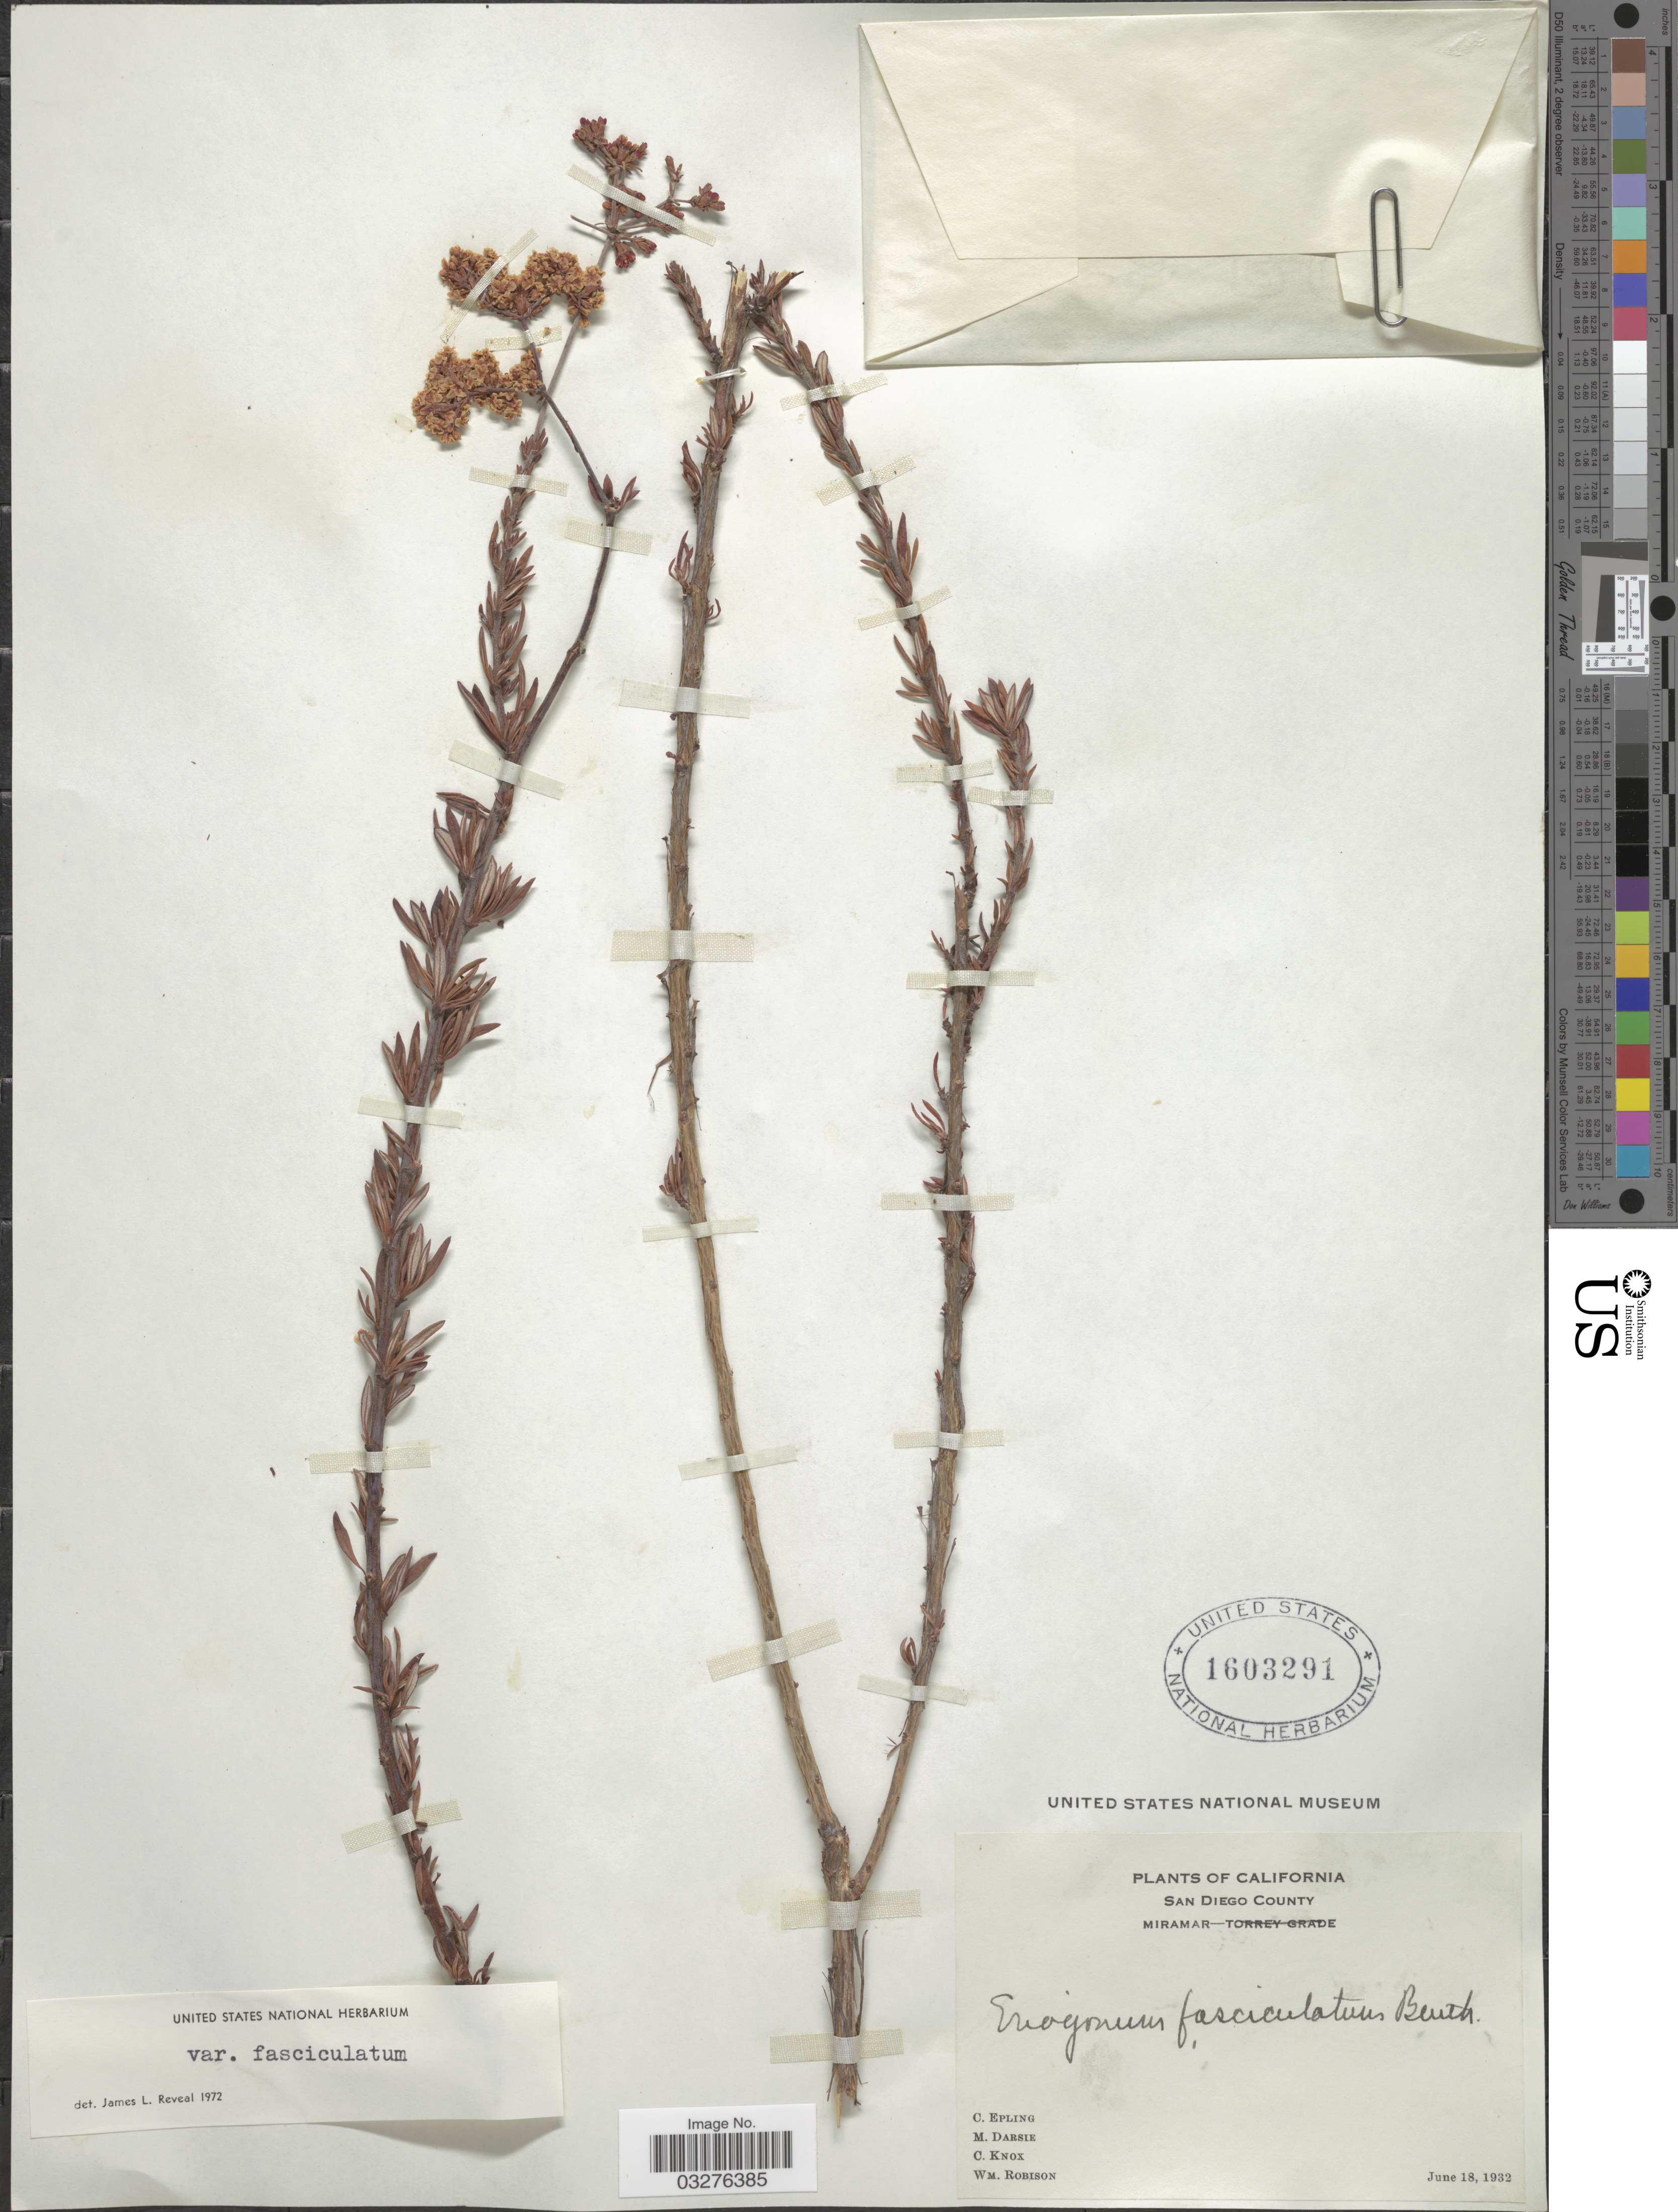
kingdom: Plantae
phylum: Tracheophyta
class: Magnoliopsida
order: Caryophyllales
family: Polygonaceae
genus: Eriogonum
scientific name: Eriogonum fasciculatum var. fasciculatum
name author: Benth.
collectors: C. C. Epling, M. Darsie, C. Knox & W. Robison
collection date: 1932-06-18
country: United States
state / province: California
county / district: San Diego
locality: San Diego County, Miramar.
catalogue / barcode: US 1603291